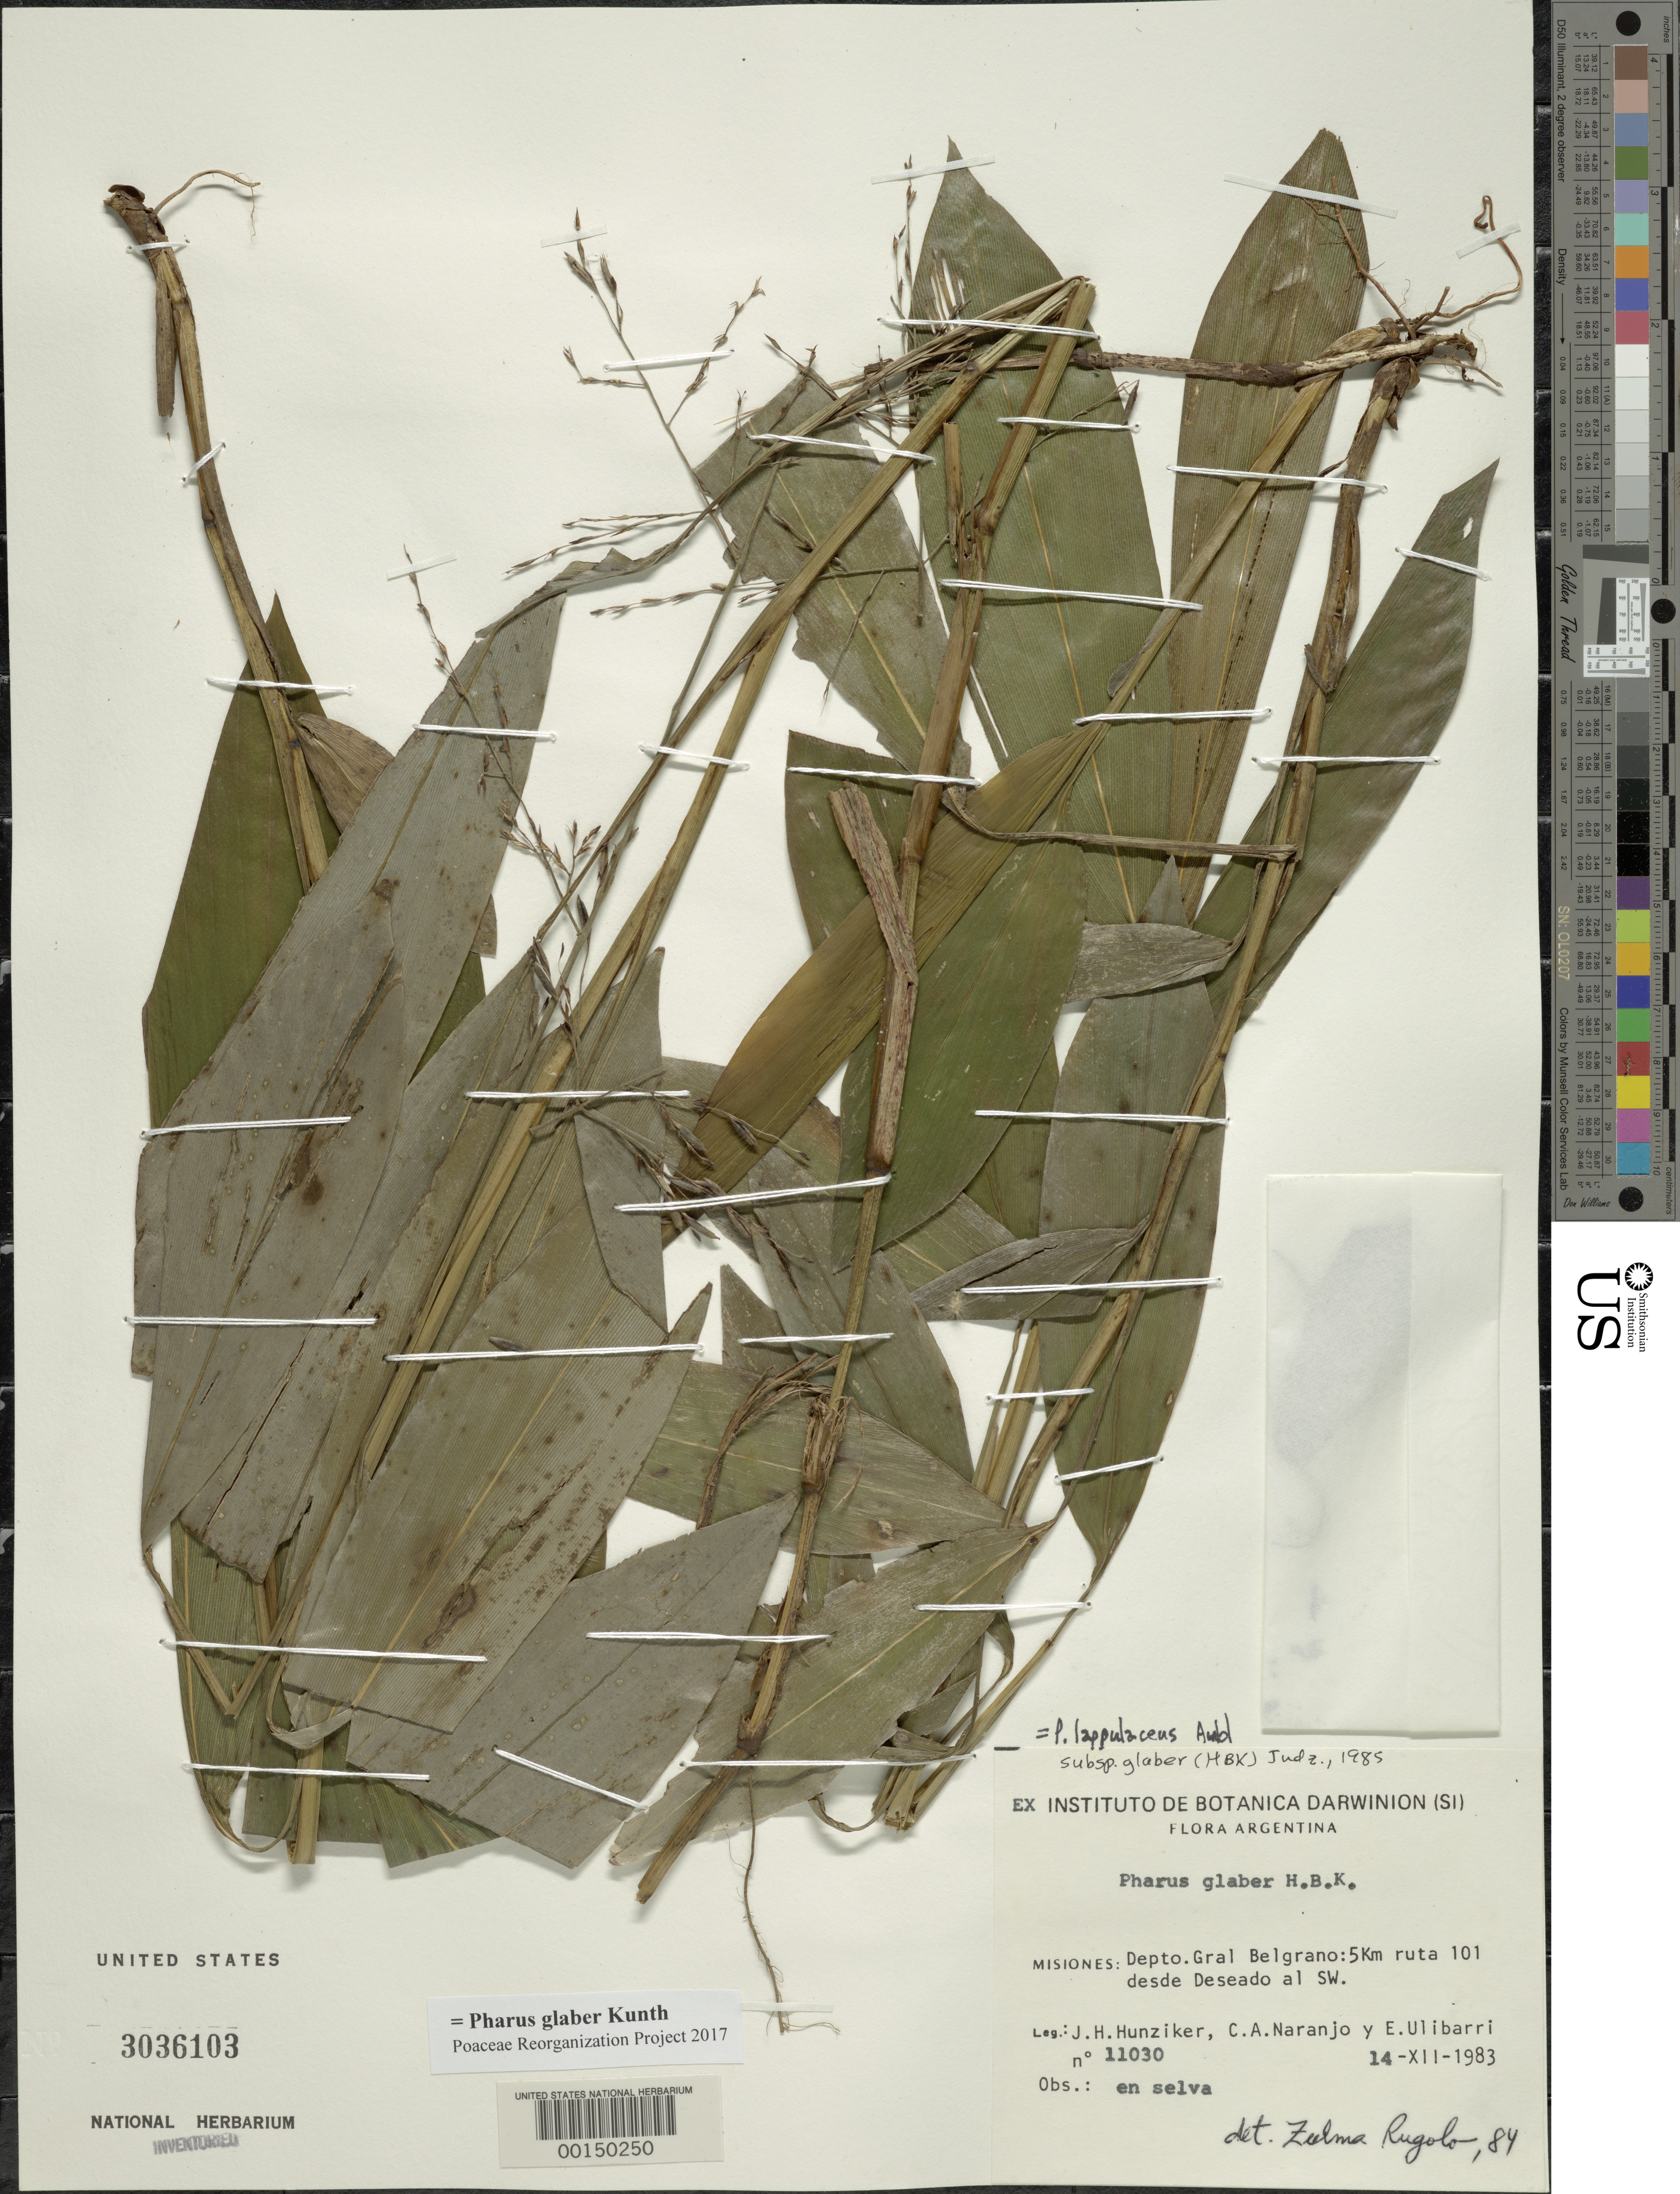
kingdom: Plantae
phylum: Tracheophyta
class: Liliopsida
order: Poales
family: Poaceae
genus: Pharus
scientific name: Pharus glaber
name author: Kunth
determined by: Poaceae Reorganization Project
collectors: J. H. Hunziker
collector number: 11030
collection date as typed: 14 Jul 1983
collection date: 1983-07-14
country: Argentina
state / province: Misiones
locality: Ruta 101, Deseado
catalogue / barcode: US 3036103